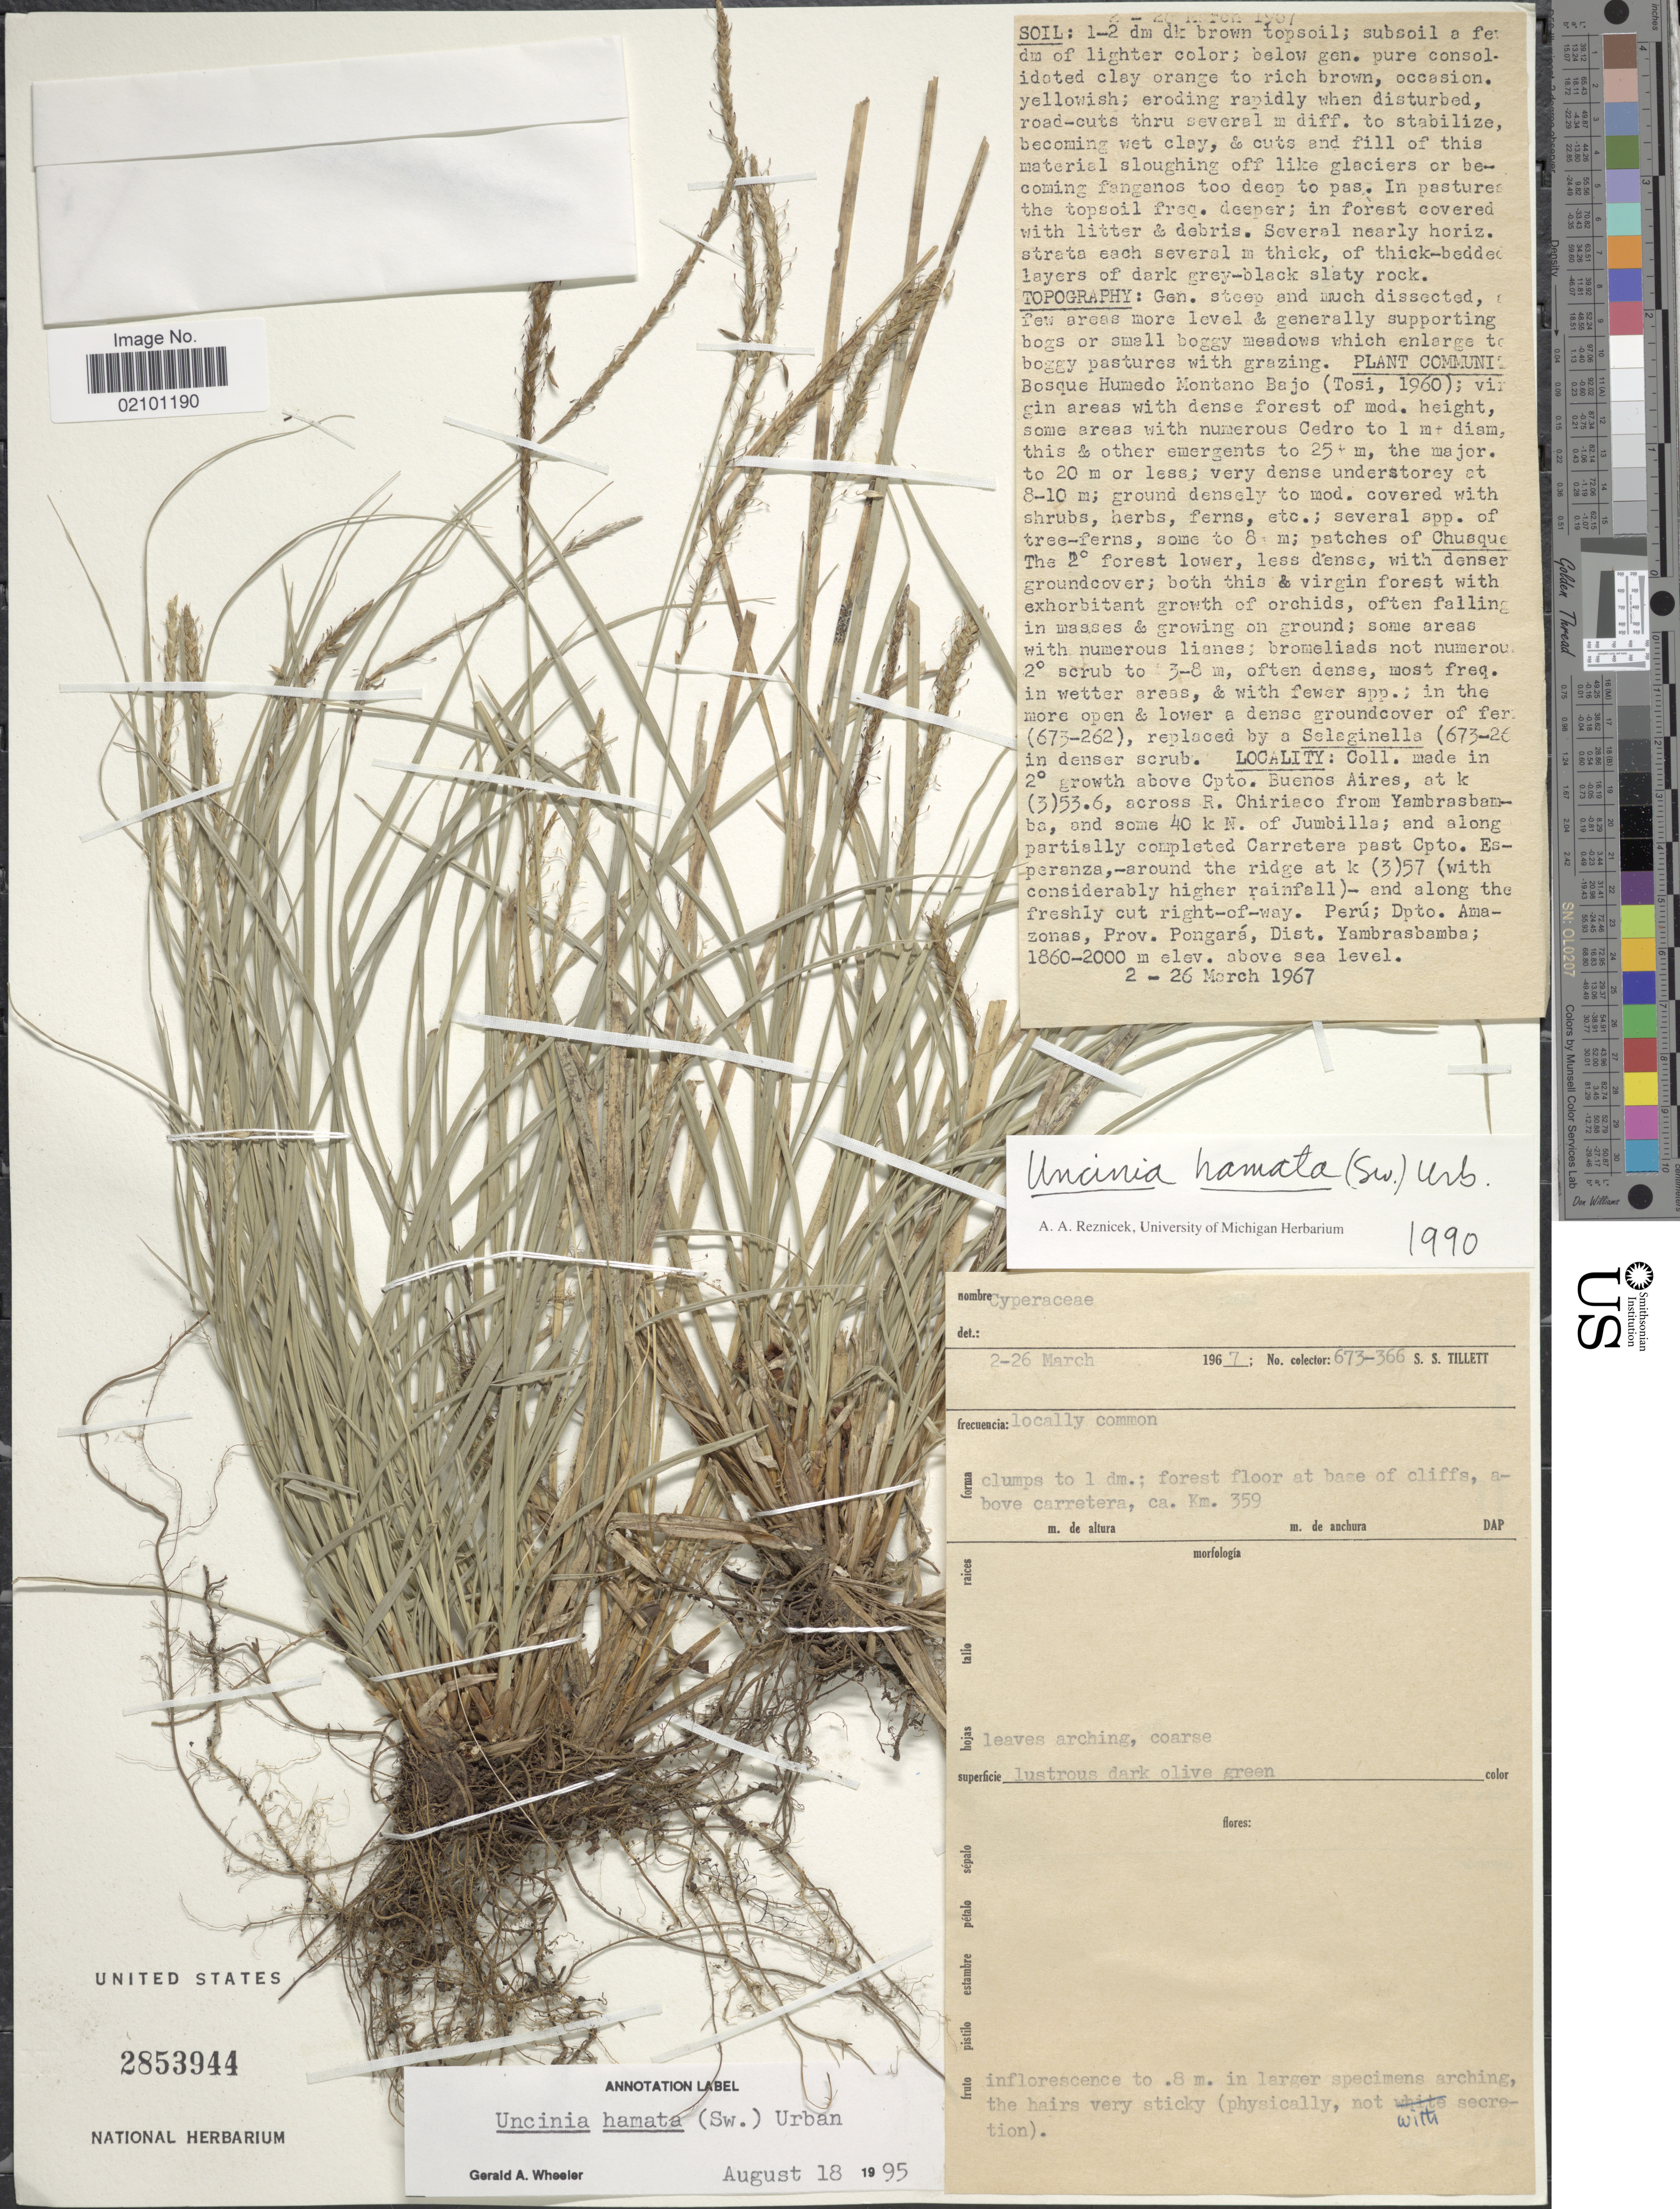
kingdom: Plantae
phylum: Tracheophyta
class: Liliopsida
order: Poales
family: Cyperaceae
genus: Carex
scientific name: Carex hamata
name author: Sw.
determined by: Strong, M. T., (US), Smithsonian Institution - National Museum of Natural History (UNITED STATES)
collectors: S. S. Tillett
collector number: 673-366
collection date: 1967-03-02/1967-03-26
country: Peru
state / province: Amazonas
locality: Forest floor at base of cliffs, above carretera, ca. km. 359. Prov. Pongars, Dist. Yambrasbamba.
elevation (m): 1860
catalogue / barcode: US 2853944